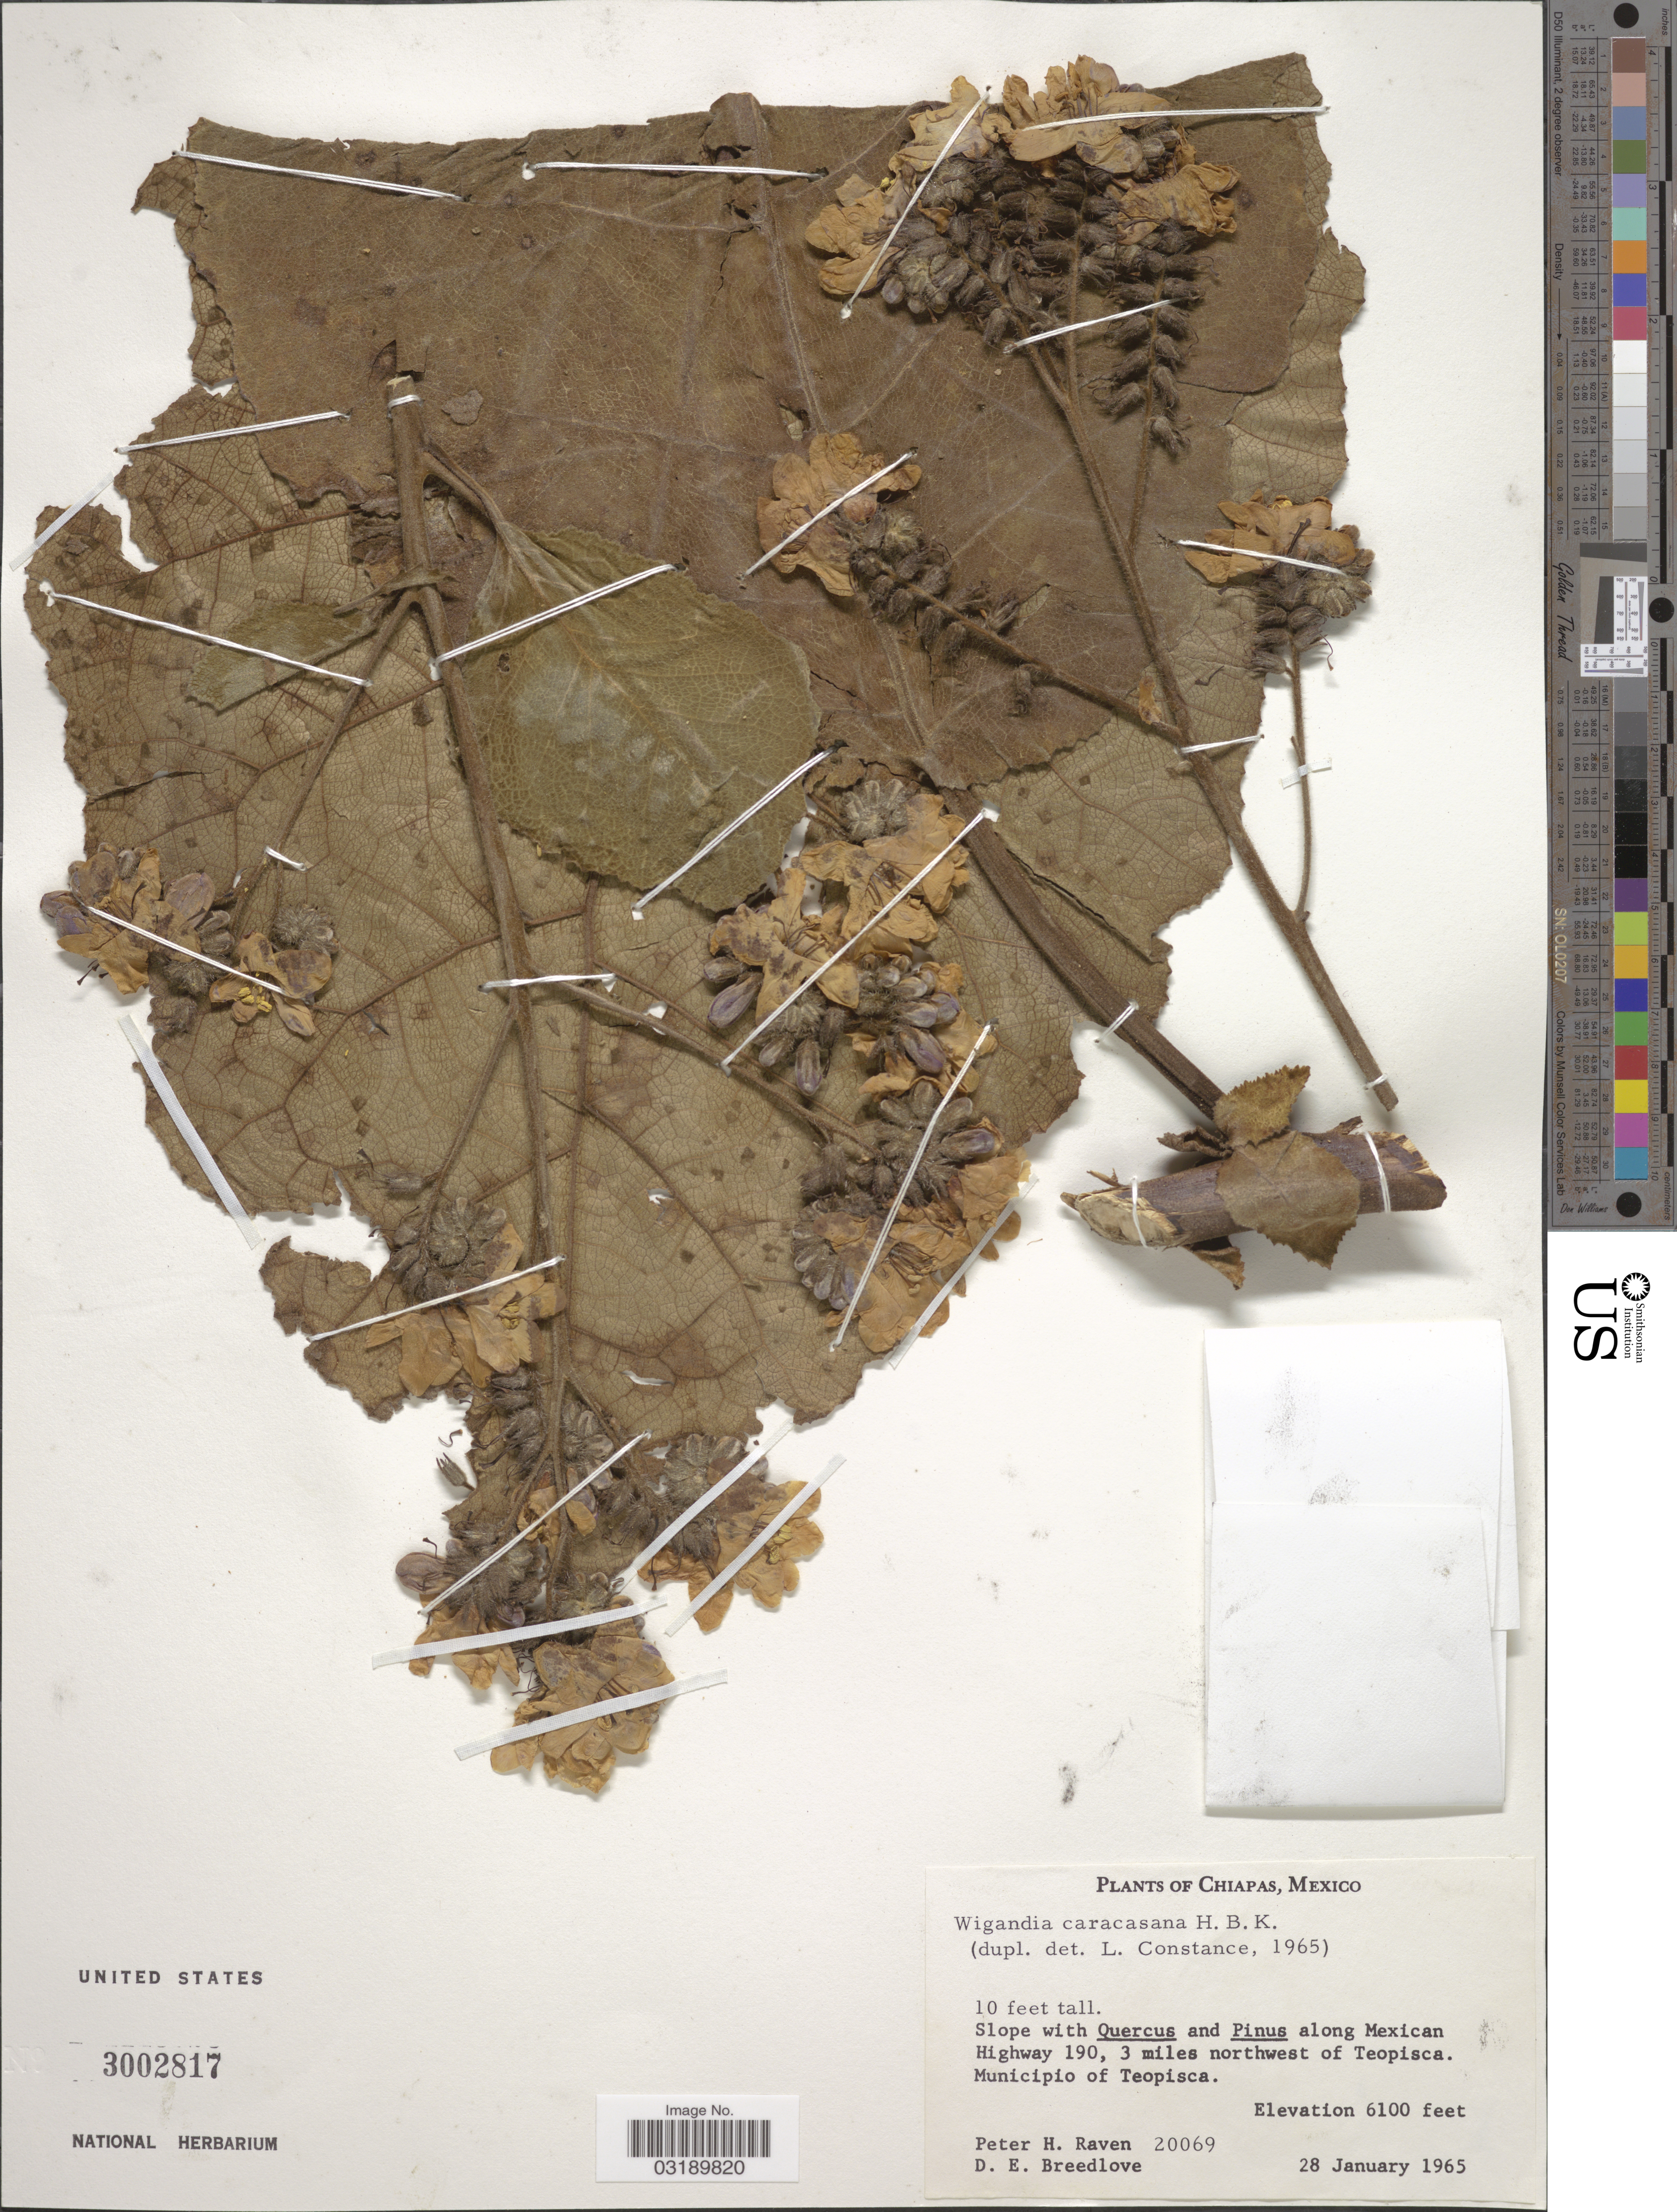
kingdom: Plantae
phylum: Tracheophyta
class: Magnoliopsida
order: Boraginales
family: Namaceae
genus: Wigandia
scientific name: Wigandia caracasana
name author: Kunth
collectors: P. Raven & D. E. Breedlove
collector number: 20069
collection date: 1965-01-28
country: Mexico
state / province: Chiapas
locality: Along Mexican Highway 190, 3 miles northwest of Teopisca. Municipio of Teopisca.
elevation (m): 1859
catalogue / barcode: US 3002817